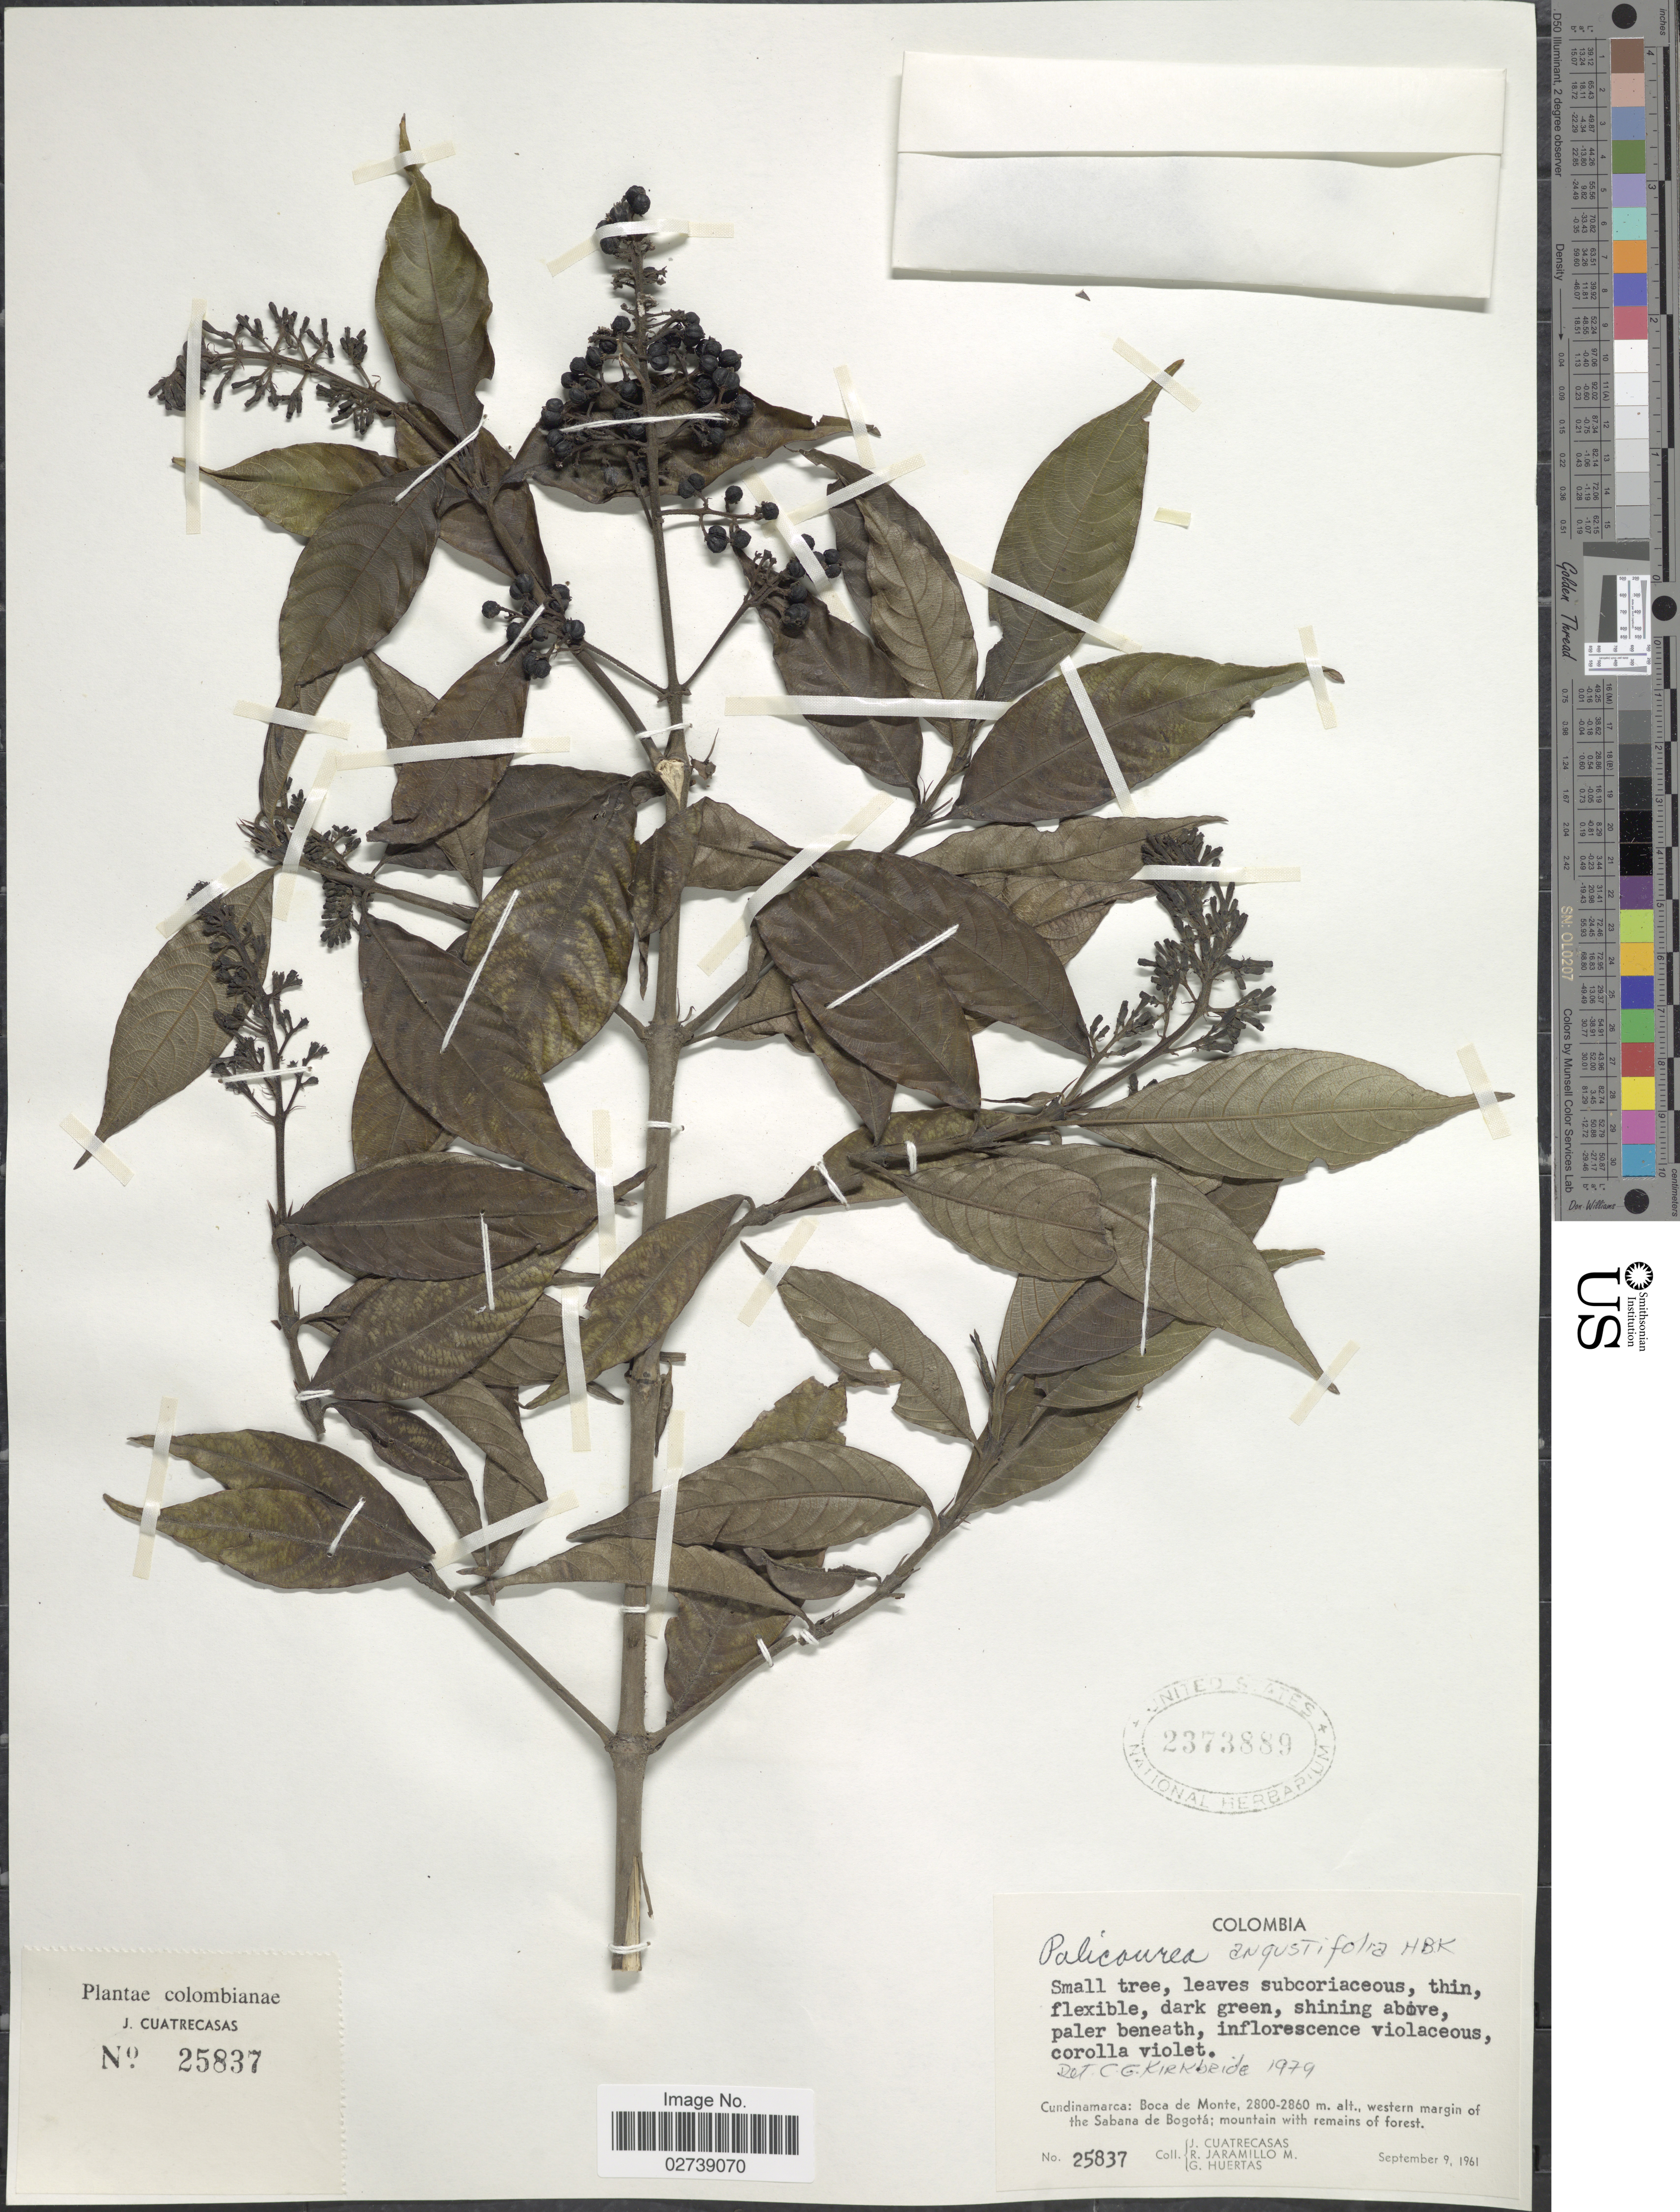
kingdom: Plantae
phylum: Tracheophyta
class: Magnoliopsida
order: Gentianales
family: Rubiaceae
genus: Palicourea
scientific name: Palicourea angustifolia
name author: Kunth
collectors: J. Cuatrecasas, R. Jaramillo M. & G. Huertas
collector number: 25837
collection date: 1961-09-09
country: Colombia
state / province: Cundinamarca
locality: Cundinamarca: Boca de Monte, western margin of the Sabana de Bogota; mountain with remain of forest.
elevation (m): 2800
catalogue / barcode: US 2373889